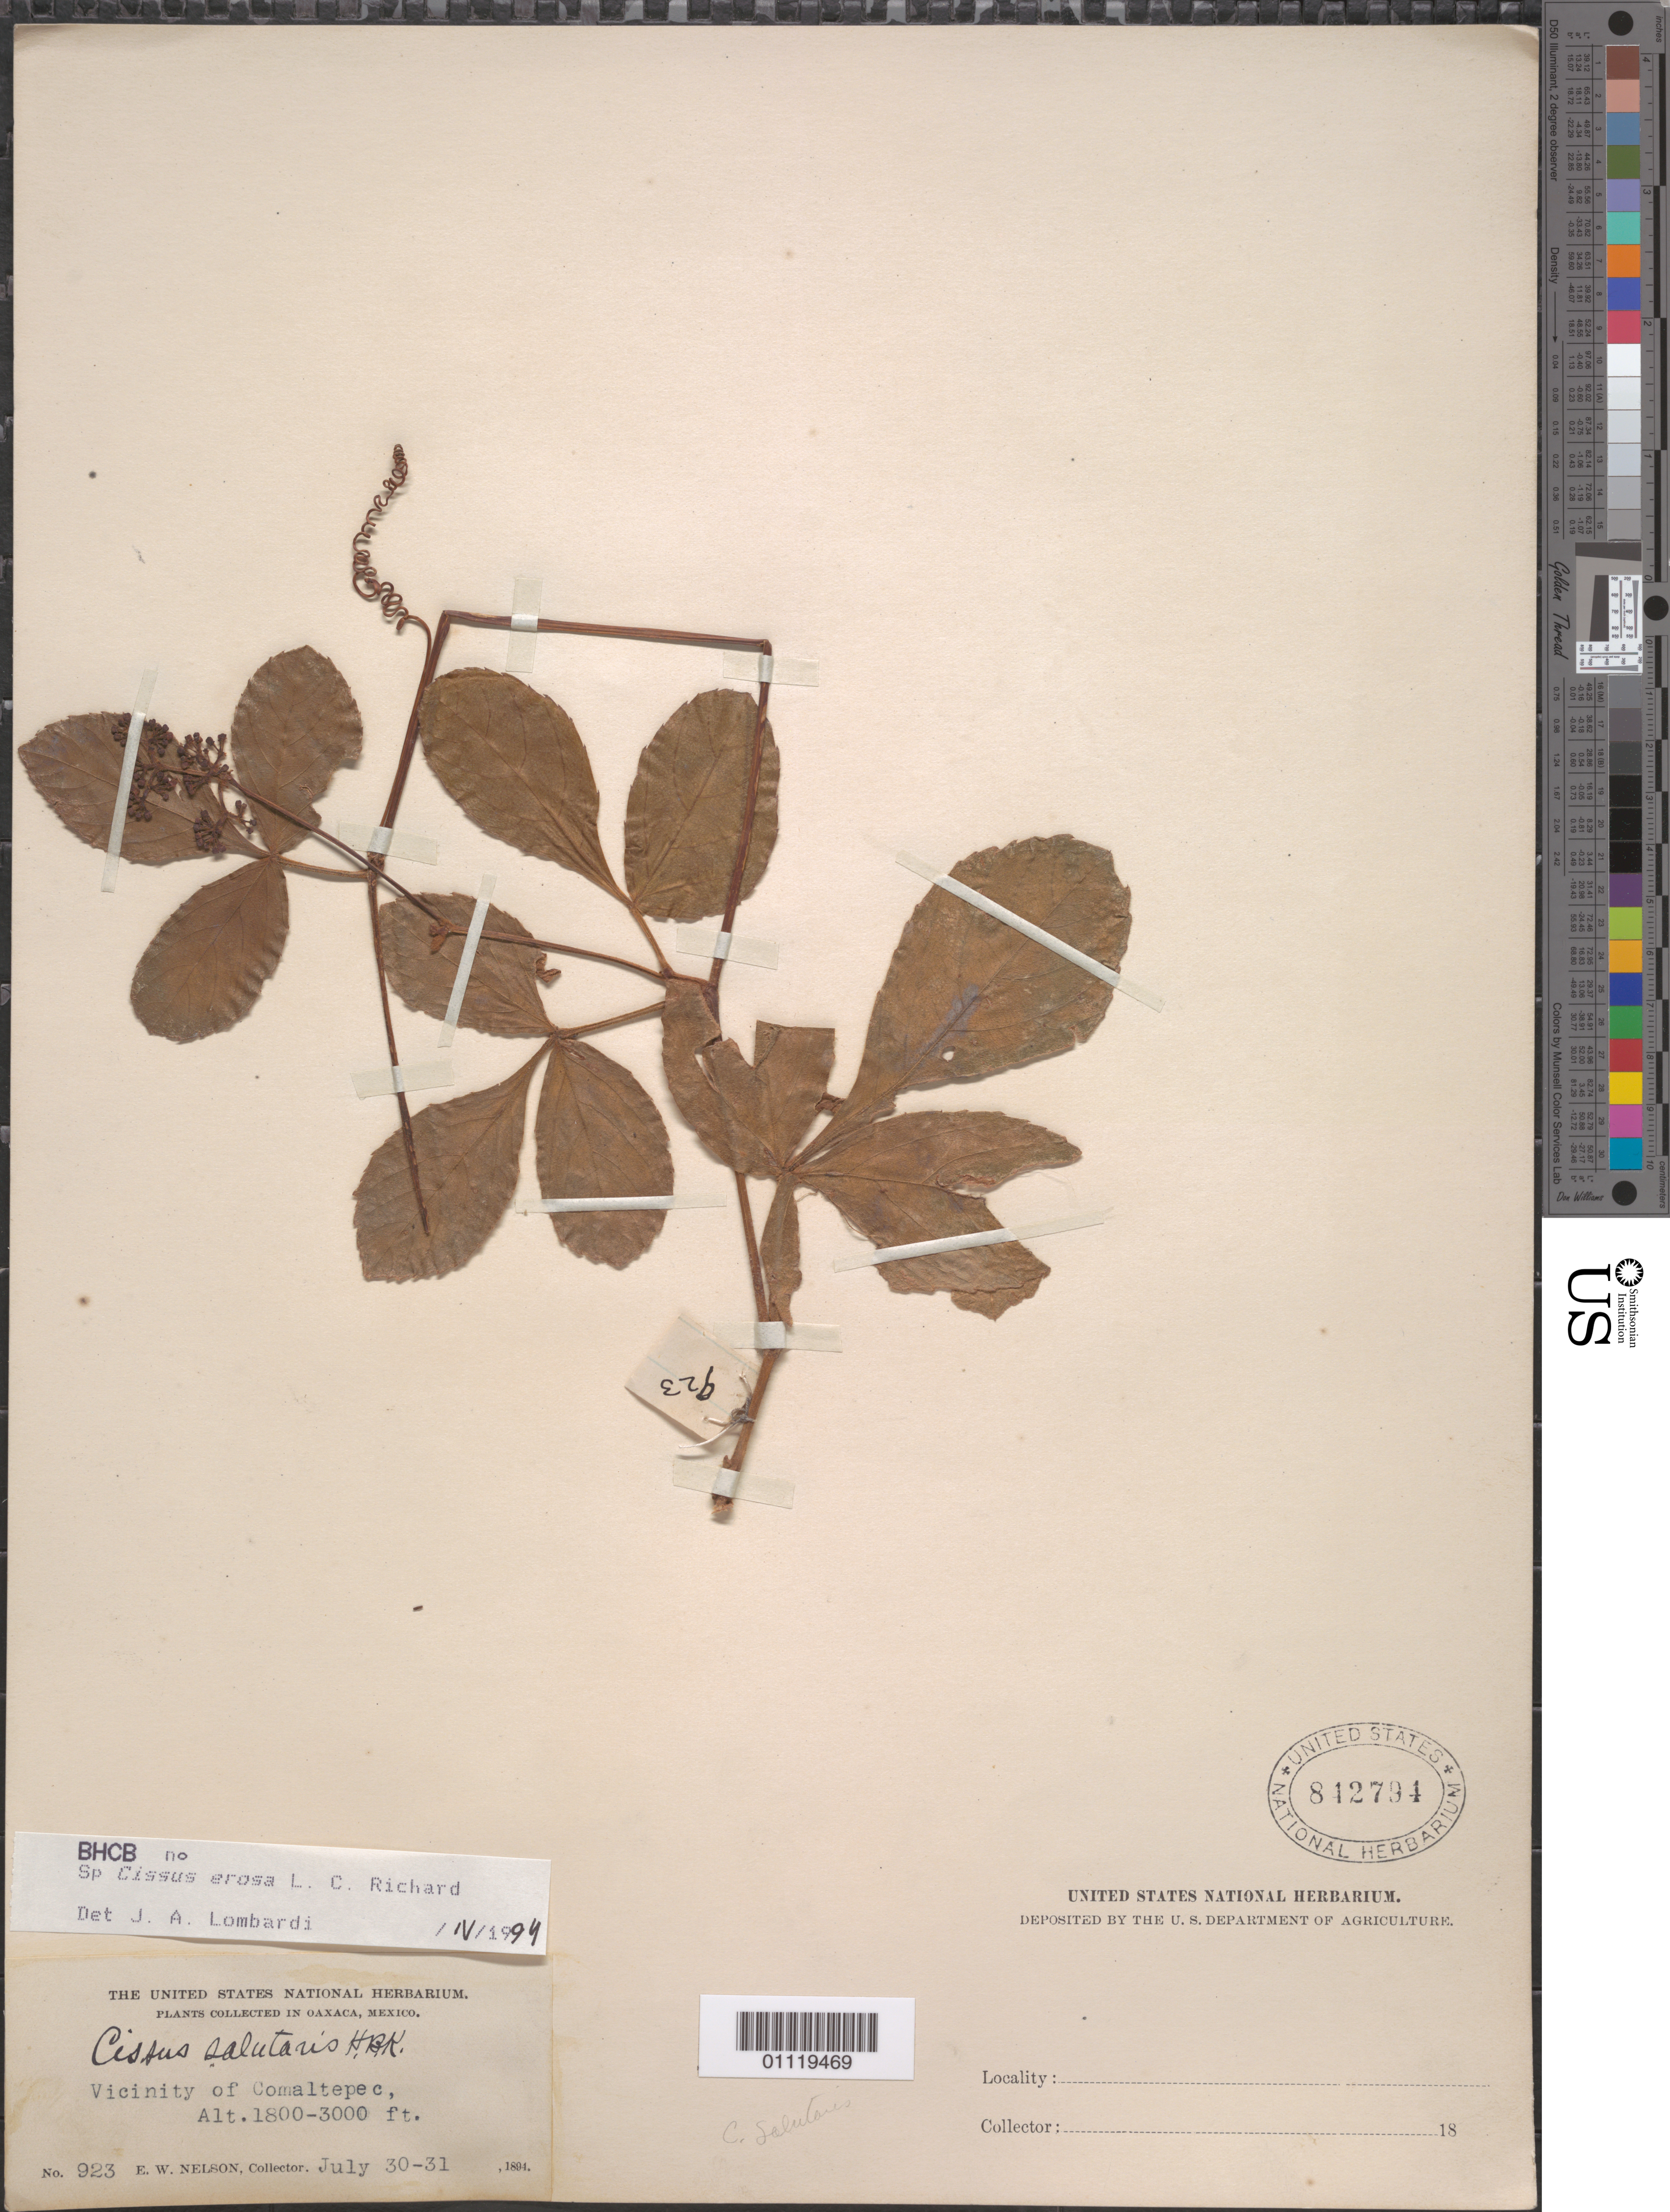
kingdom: Plantae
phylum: Tracheophyta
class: Magnoliopsida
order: Vitales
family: Vitaceae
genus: Cissus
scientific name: Cissus erosa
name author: Rich.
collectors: E. W. Nelson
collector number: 923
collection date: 1894-07-30/1894-07-31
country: Mexico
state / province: Oaxaca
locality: Vicinity of Comaltepec.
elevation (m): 549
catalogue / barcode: US 842794